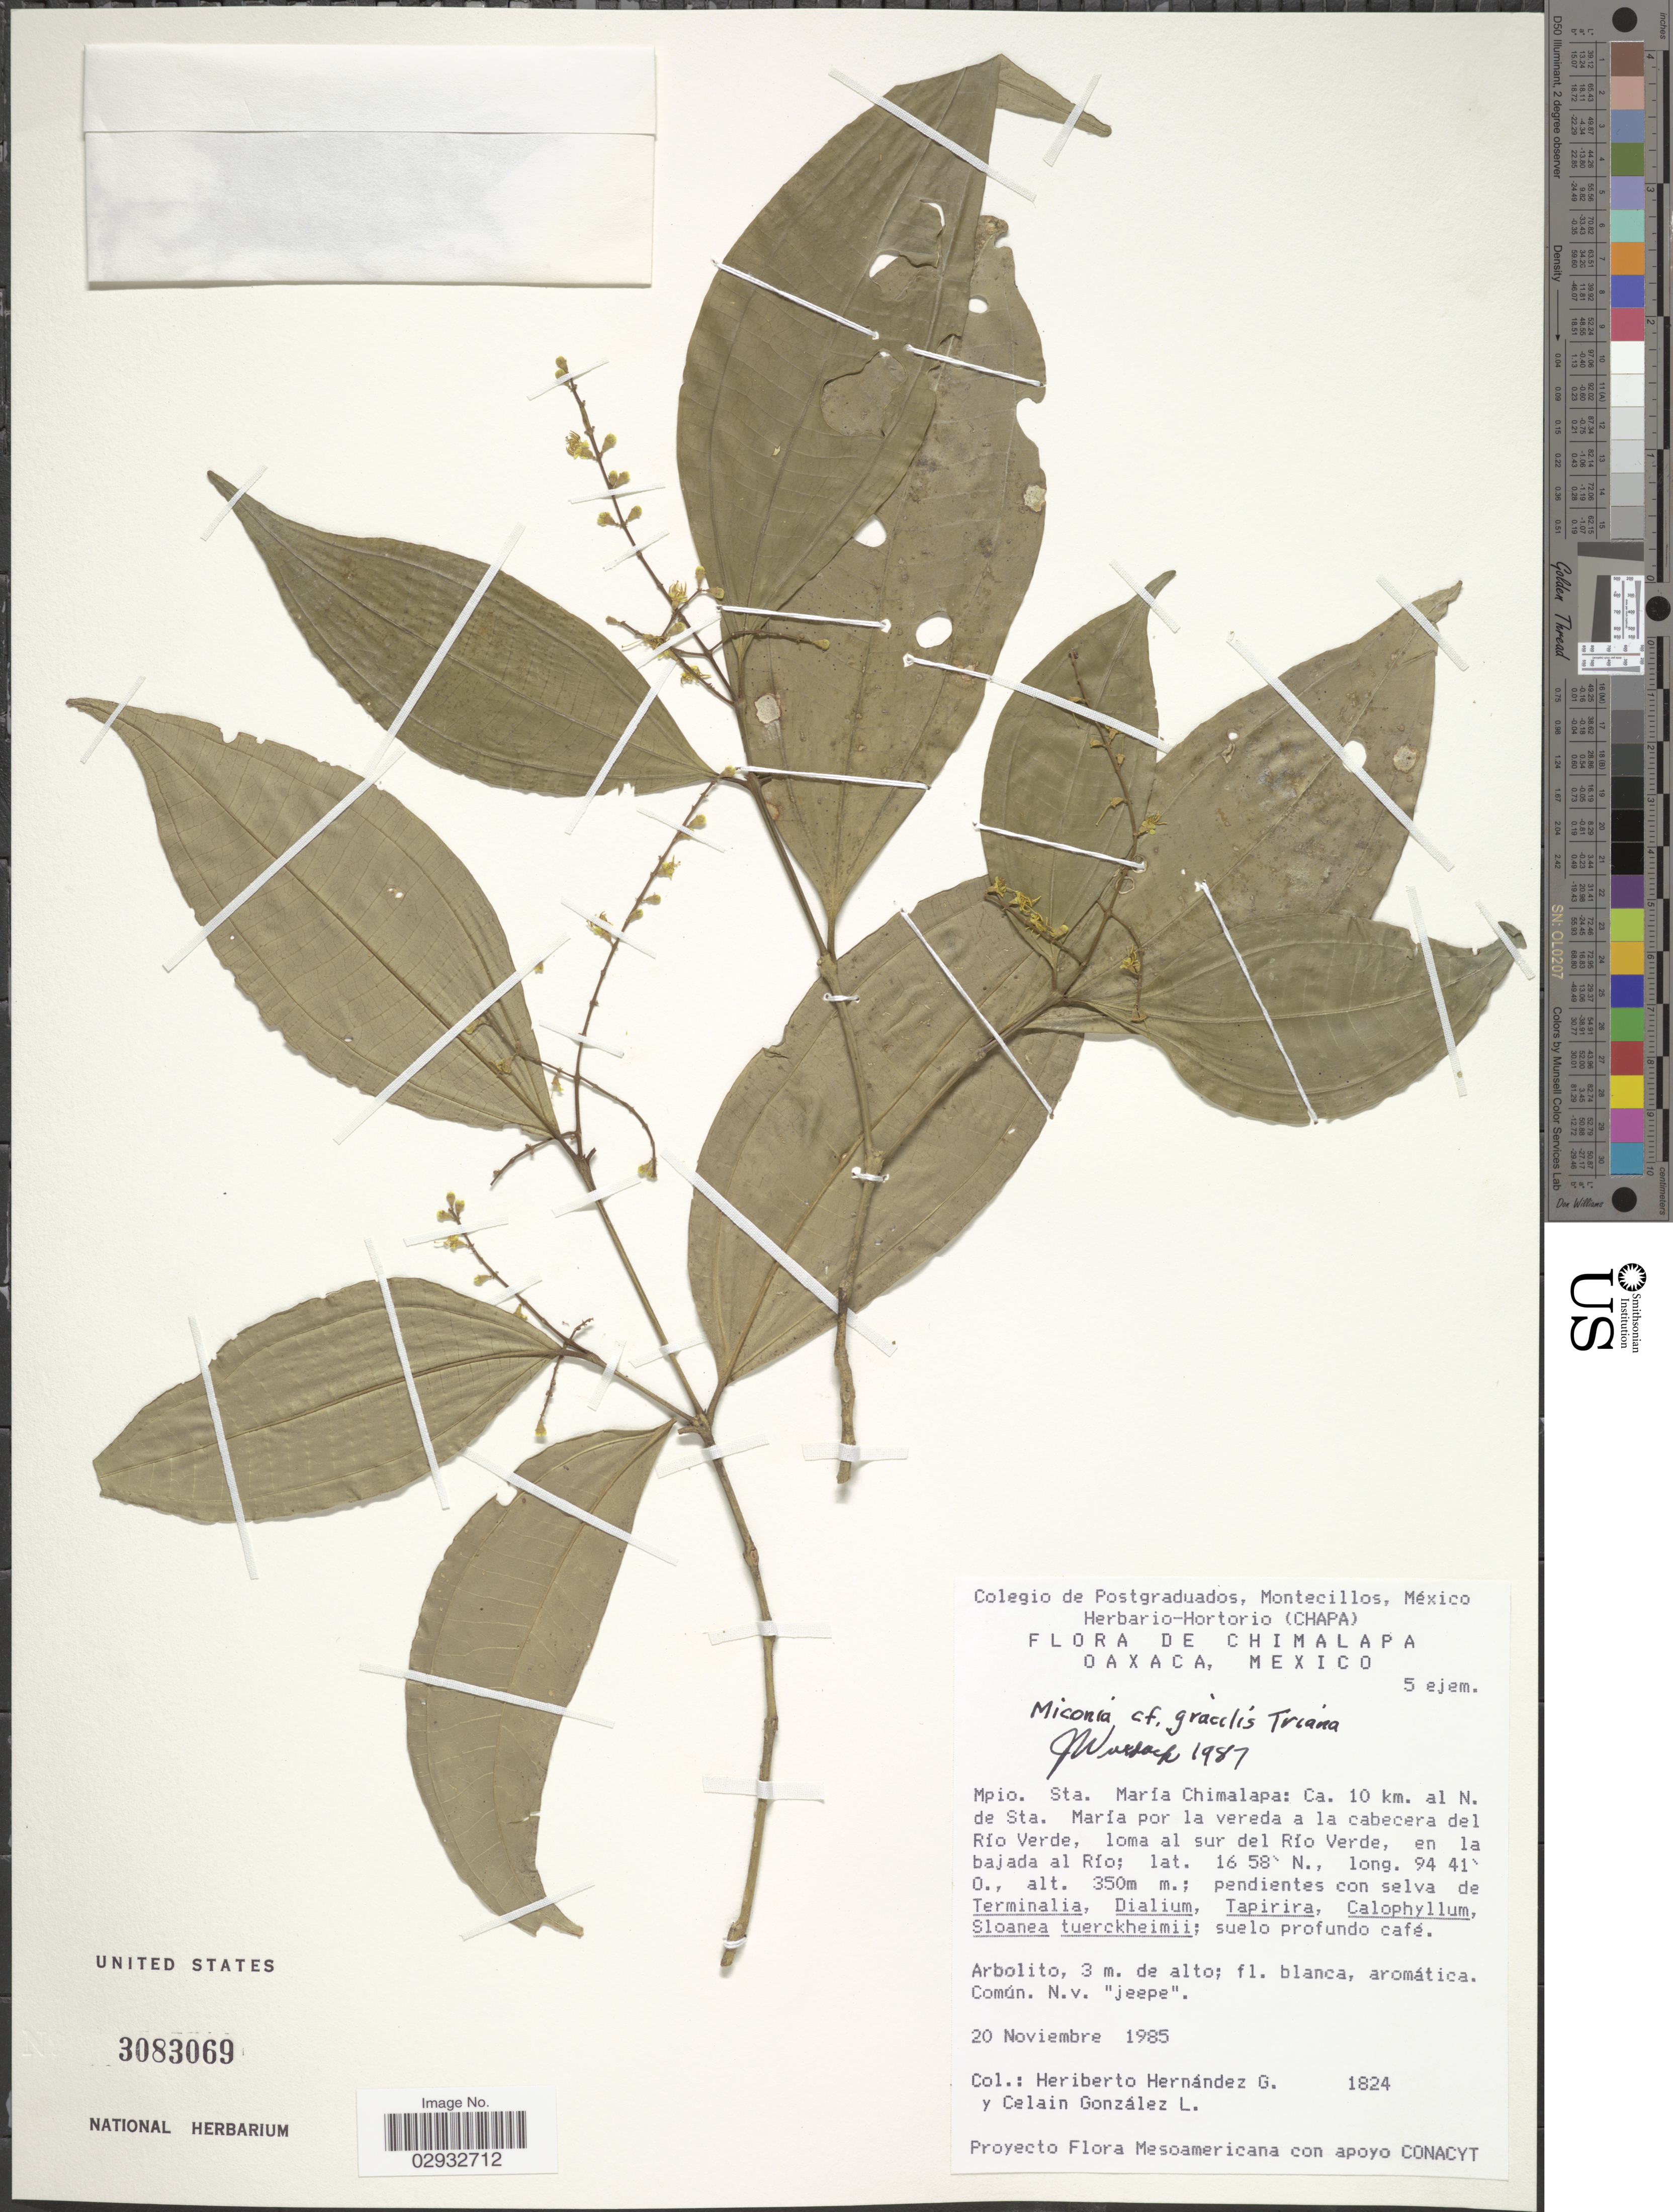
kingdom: Plantae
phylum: Tracheophyta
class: Magnoliopsida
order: Myrtales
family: Melastomataceae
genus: Miconia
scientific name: Miconia gracilis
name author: Triana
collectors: H. Hernandez G. & C. Gonzalez L.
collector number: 1824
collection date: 1985-11-20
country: Mexico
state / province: Oaxaca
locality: Chimalapa. Mpio. Sta. María Chimalapa: Ca. 10 km. al N. de Sta. María por la vereda a la cabecera del Río Verde, loma al sur del Río Verde, en la bajada al Río.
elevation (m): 350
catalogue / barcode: US 3083069